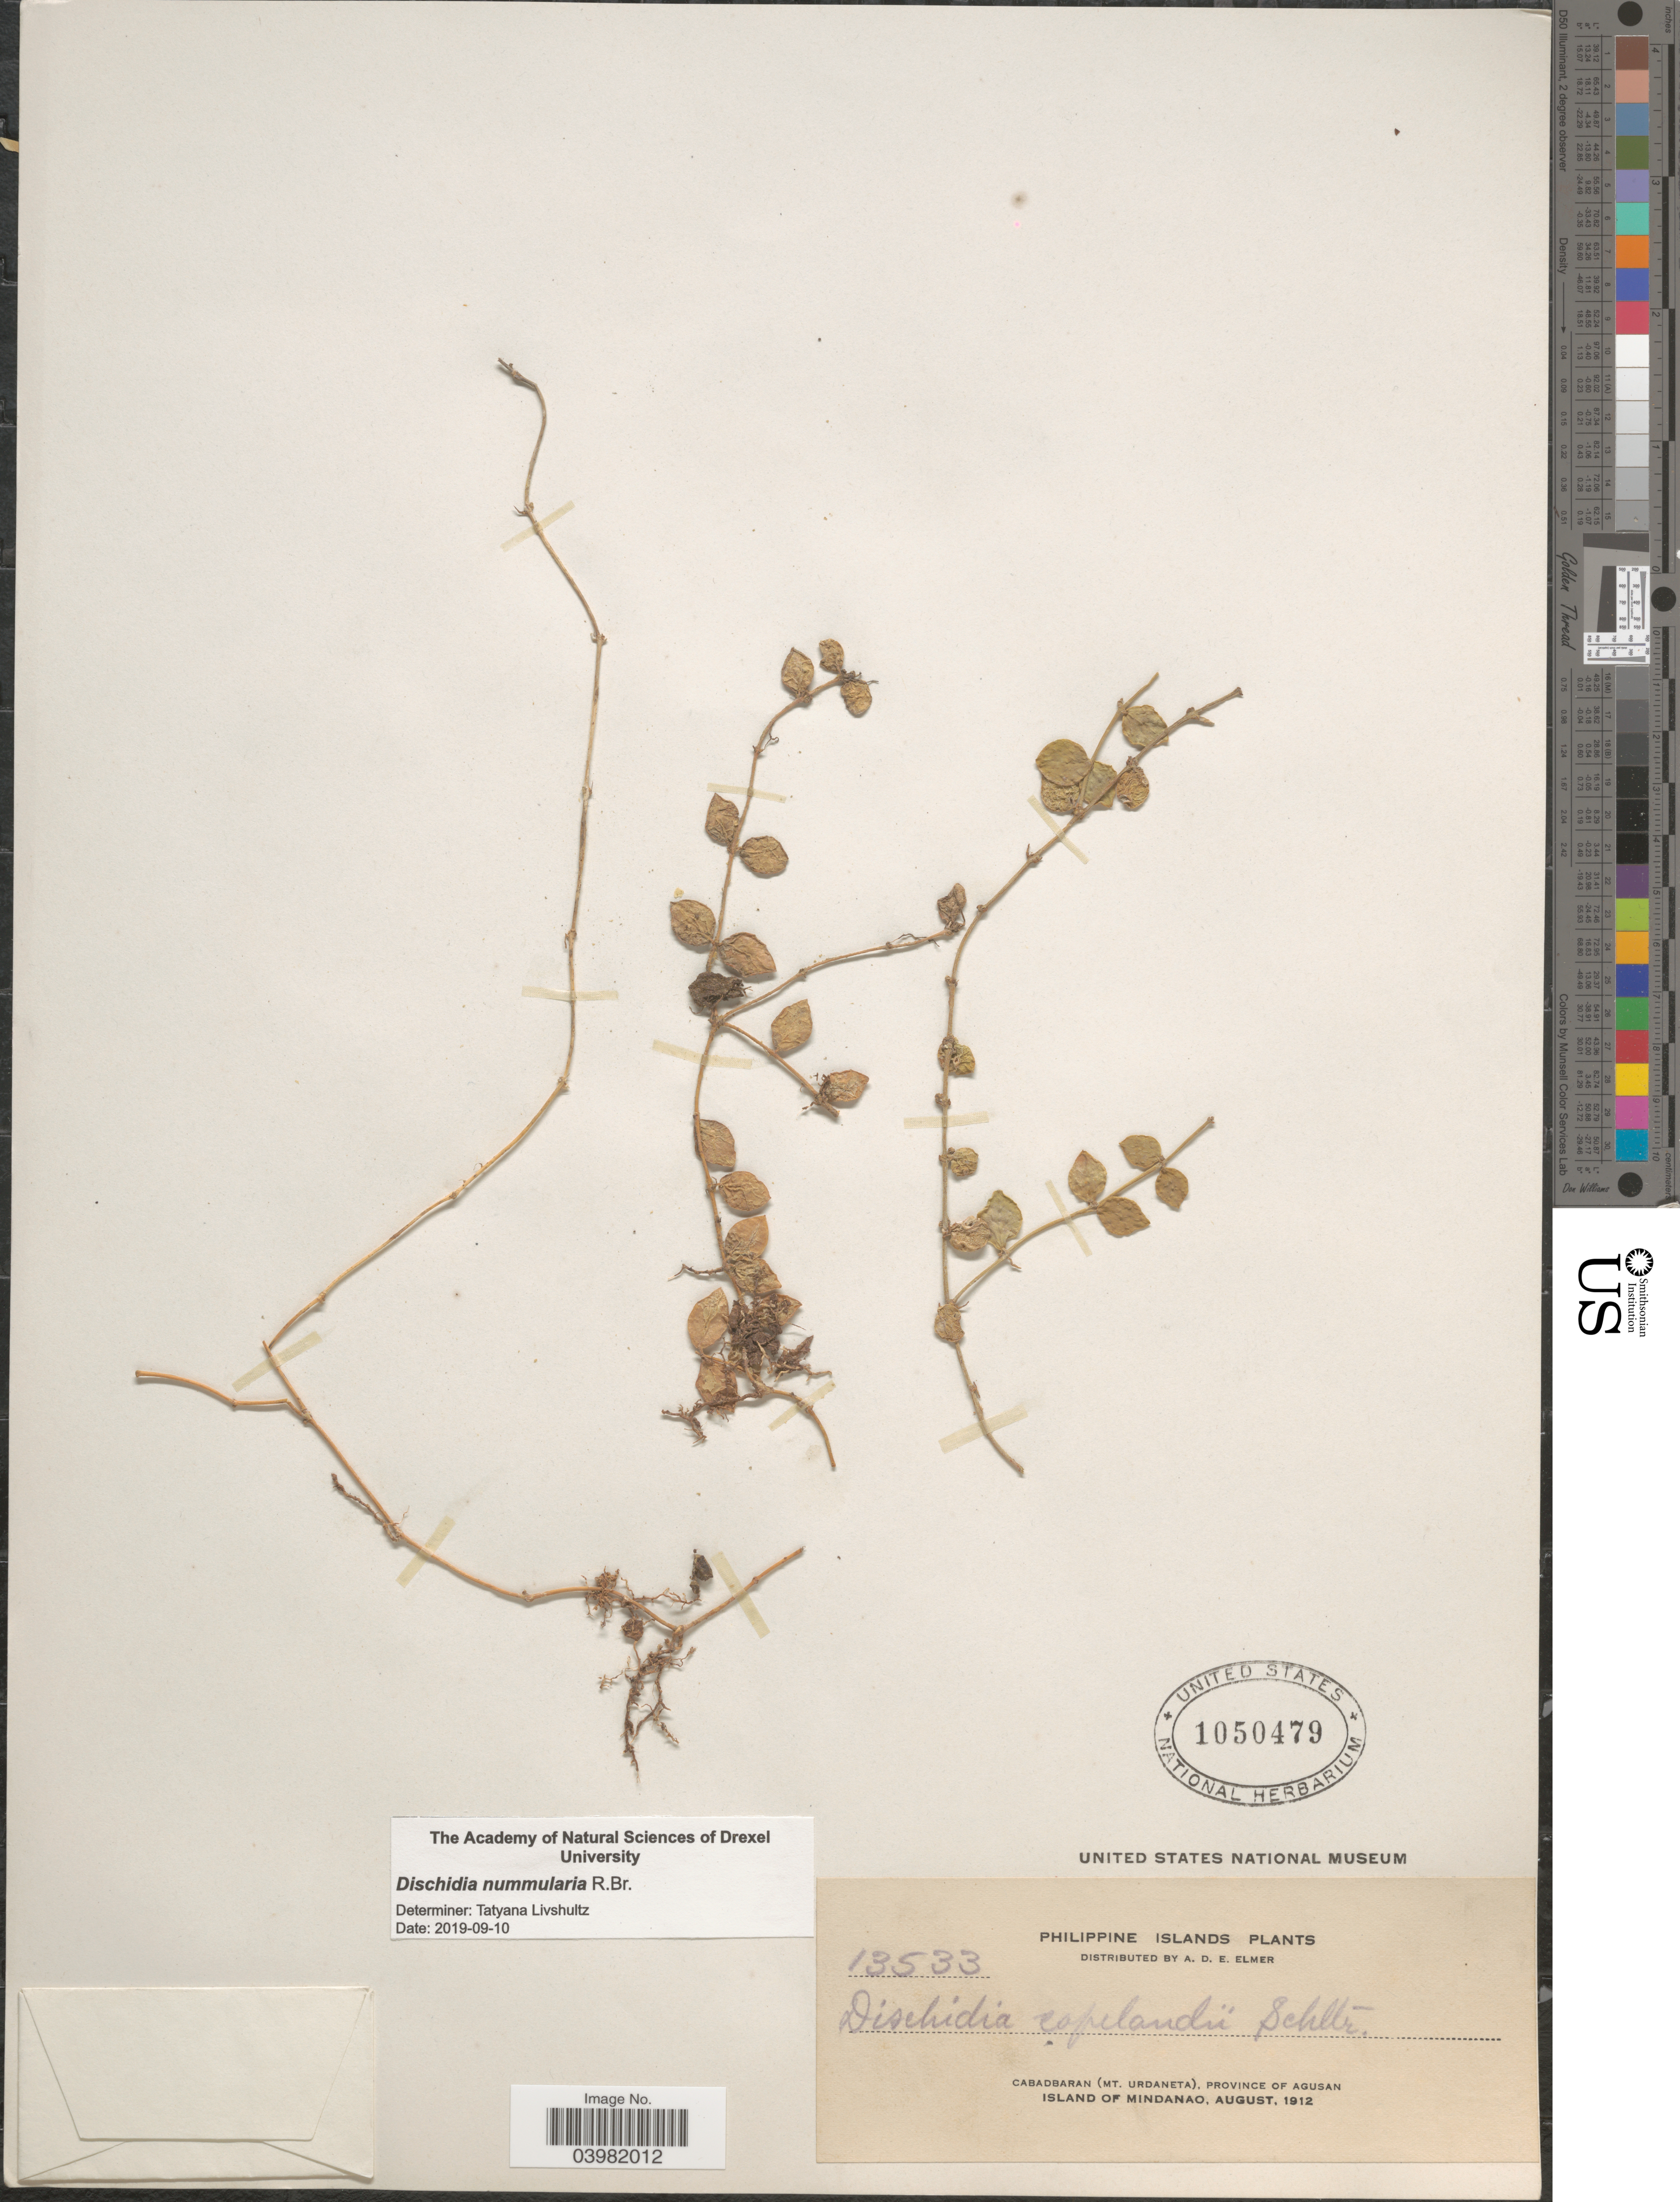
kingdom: Plantae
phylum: Tracheophyta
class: Magnoliopsida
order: Gentianales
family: Apocynaceae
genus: Dischidia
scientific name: Dischidia nummularia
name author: R. Br.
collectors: A. D. E. Elmer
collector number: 13533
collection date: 1912-08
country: Philippines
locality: Cabadbaran (Mt. Urdaneta), Province of Agusan. Island of Mindanao.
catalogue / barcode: US 1050479